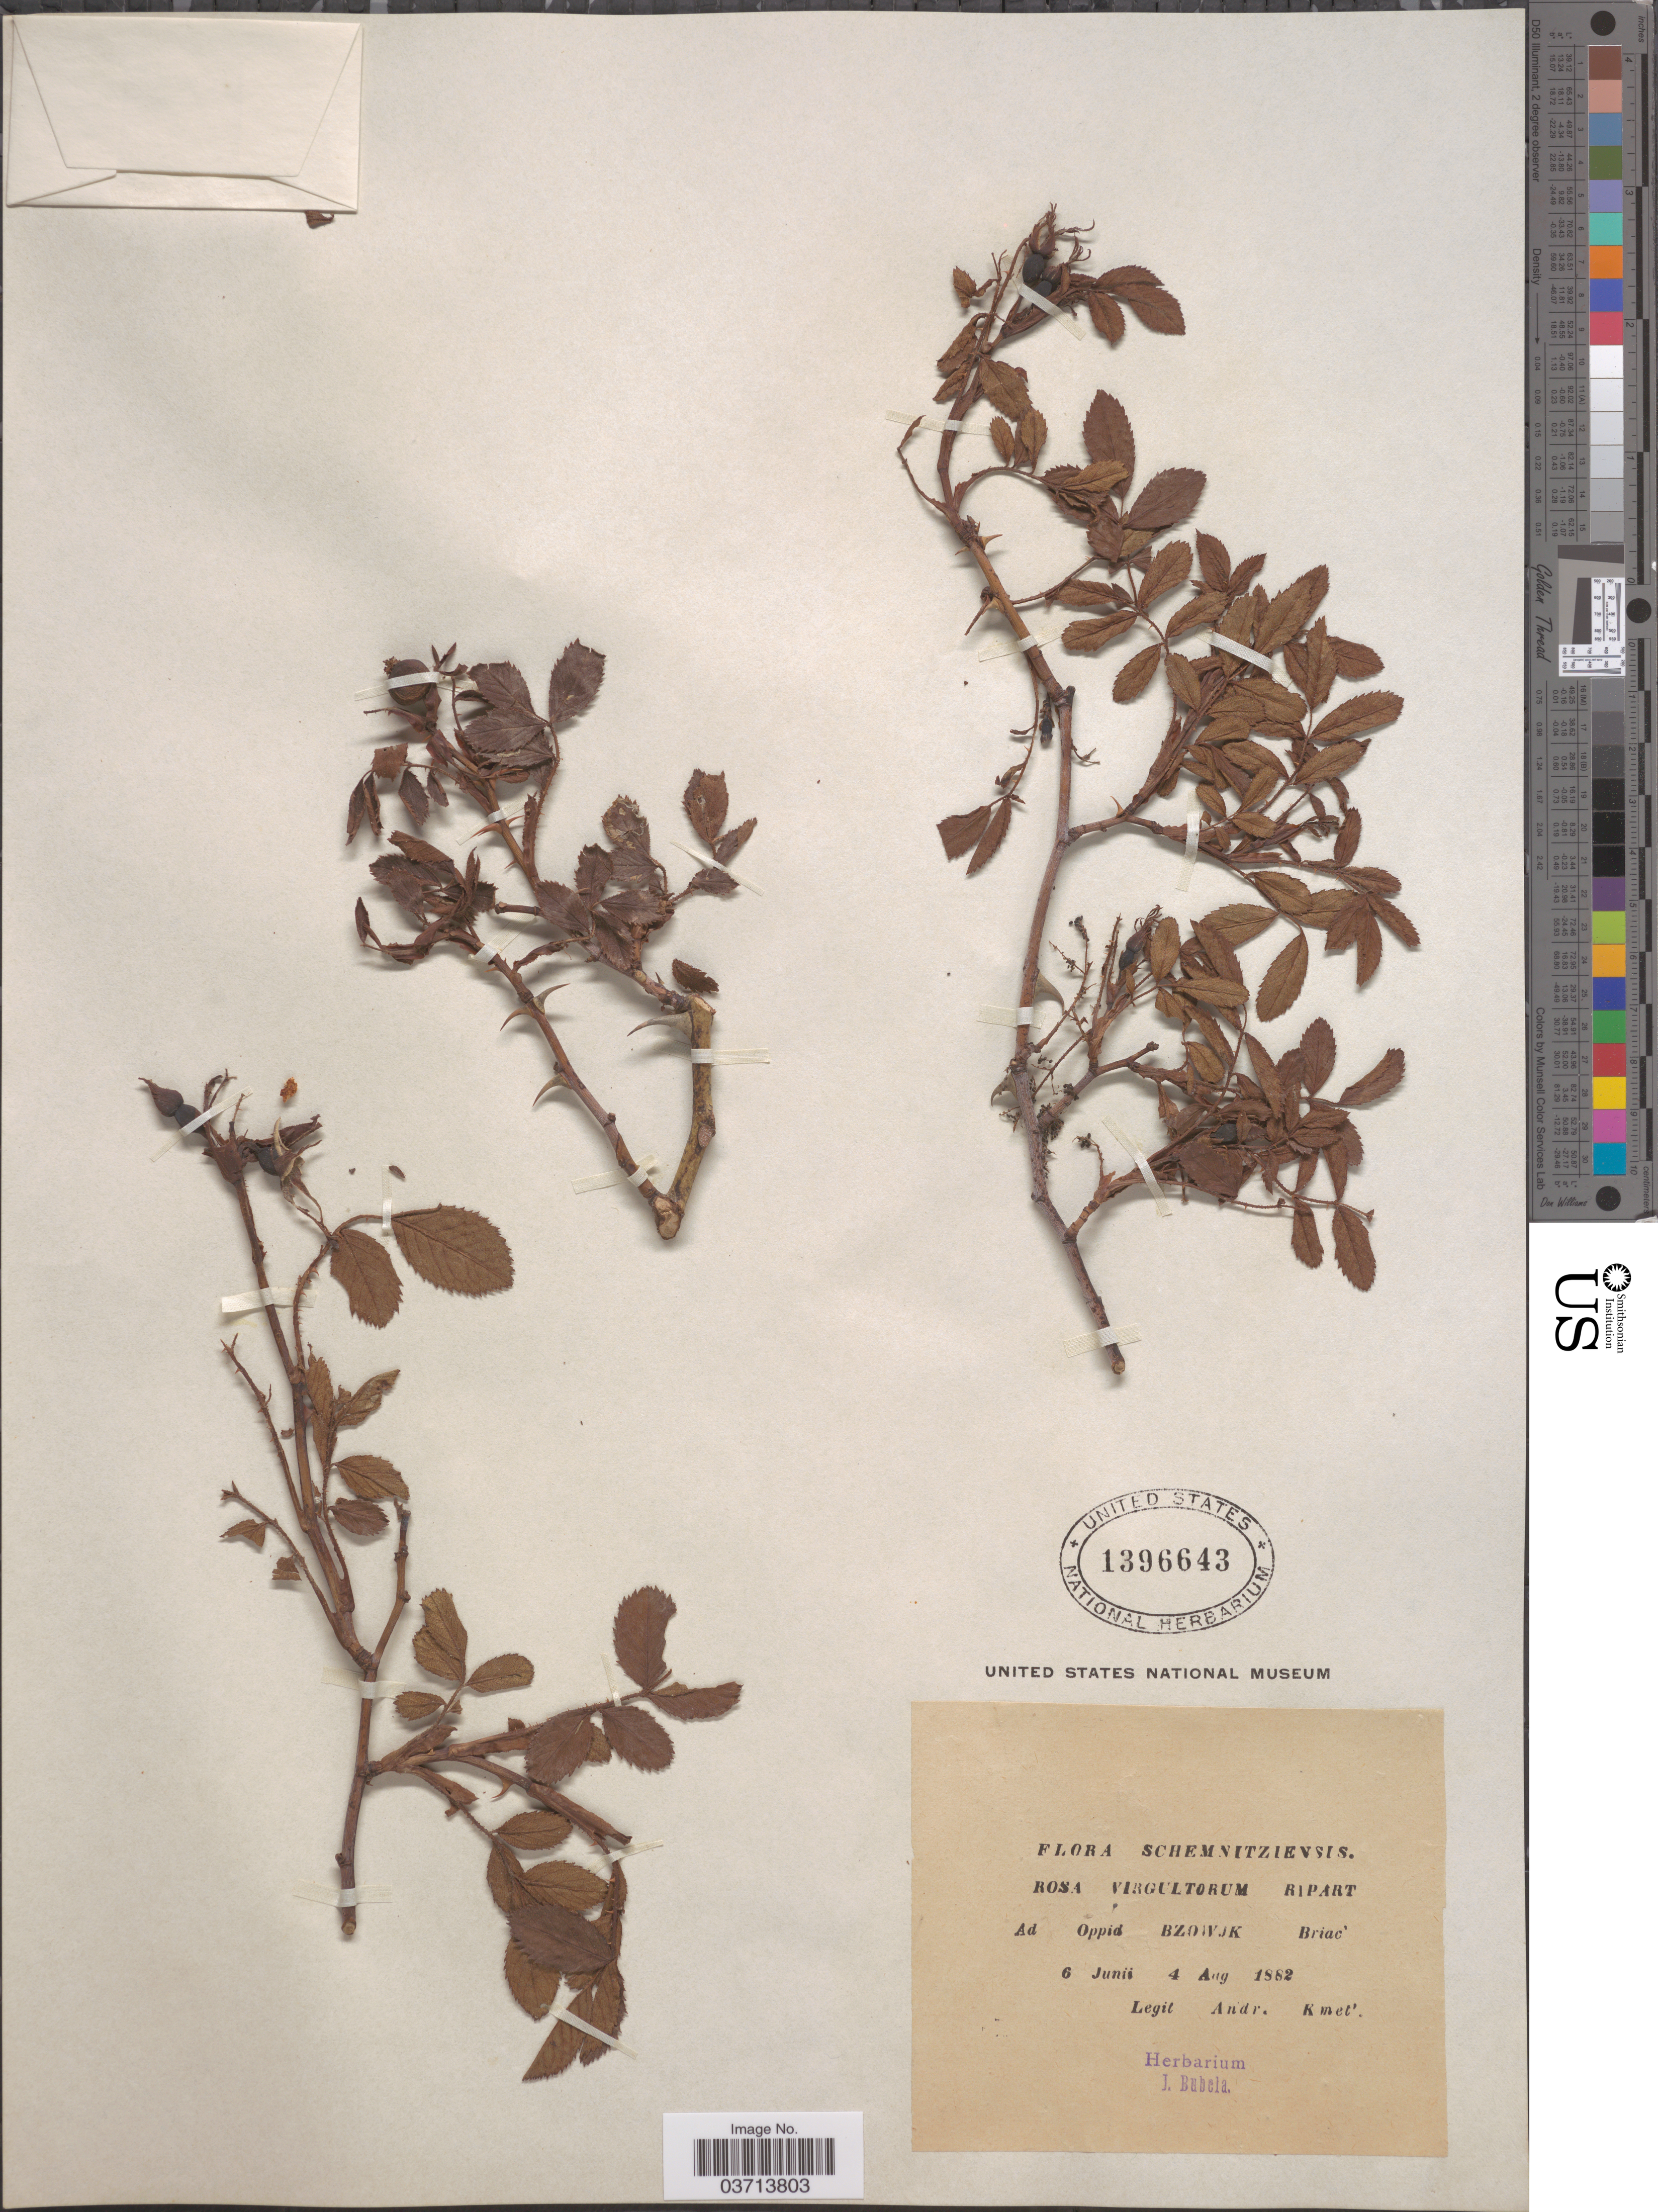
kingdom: Plantae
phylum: Tracheophyta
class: Magnoliopsida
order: Rosales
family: Rosaceae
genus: Rosa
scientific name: Rosa virgultorum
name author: Ripart ex Deseglise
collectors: A. Kmet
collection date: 1882-06-06/1882-08-04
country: Slovakia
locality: Schemnitziensis. Ad Oppid Bzowik Briac.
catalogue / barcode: US 1396643